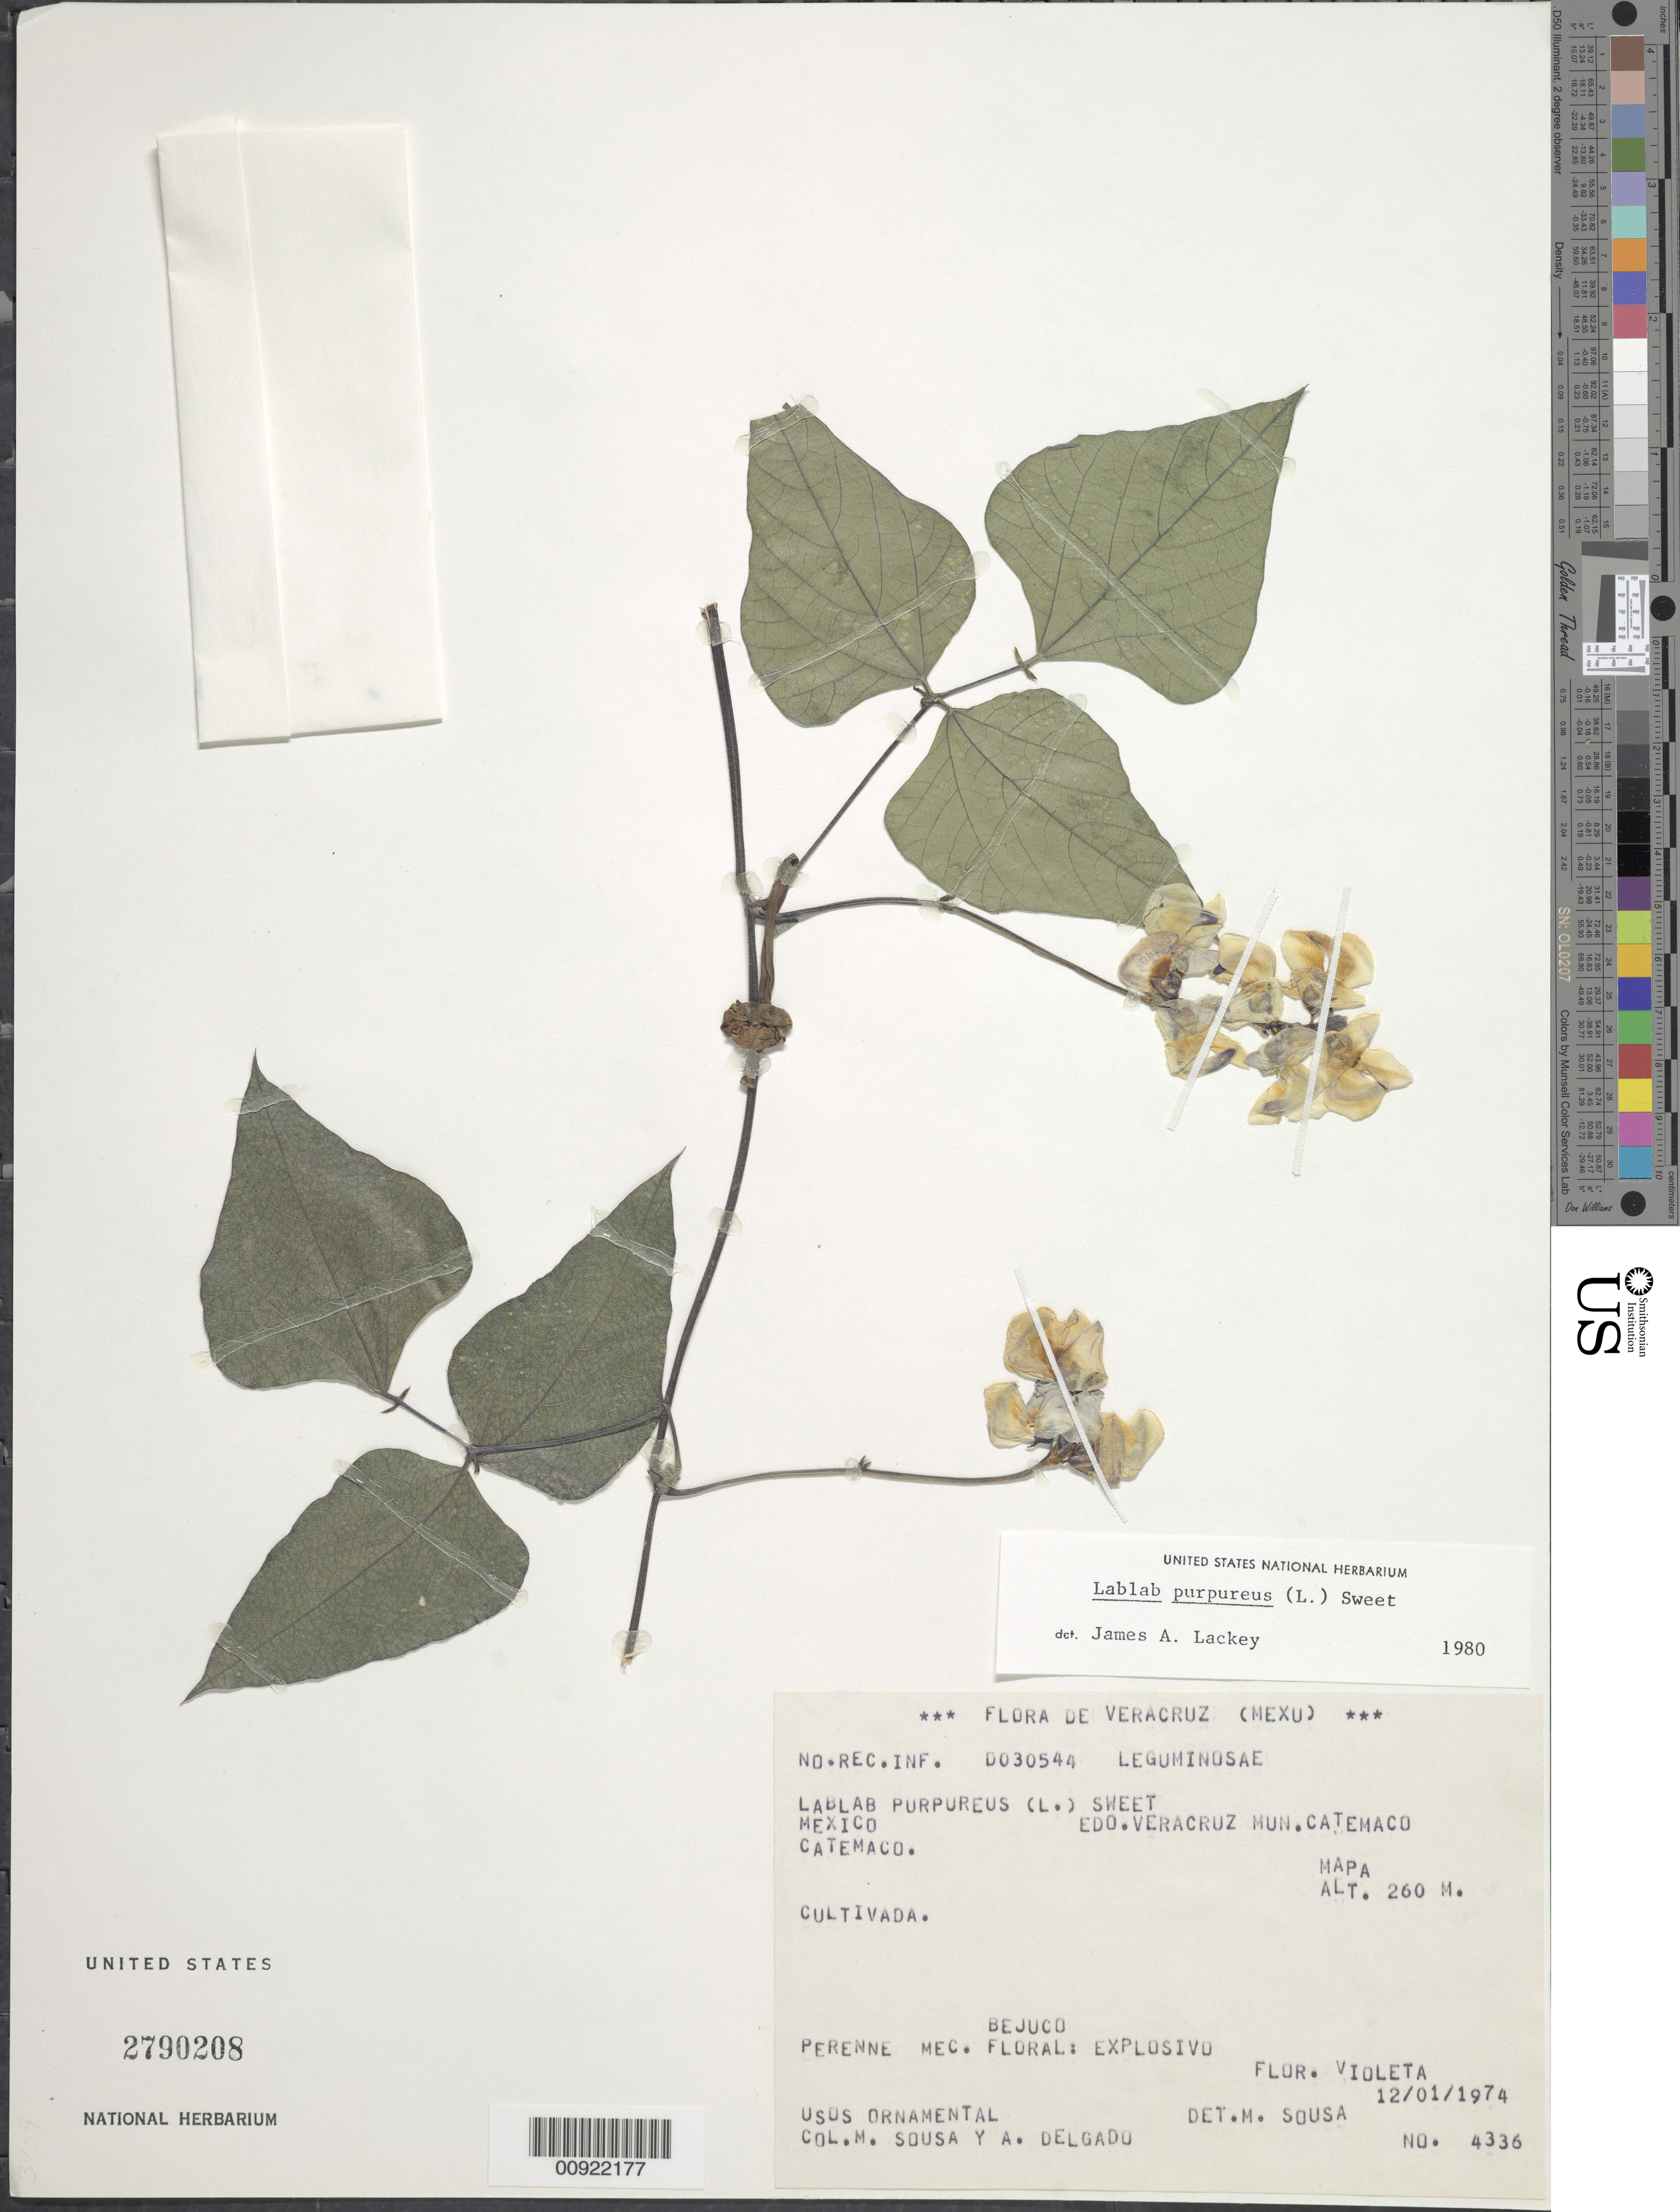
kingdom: Plantae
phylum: Tracheophyta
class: Magnoliopsida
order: Fabales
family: Fabaceae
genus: Lablab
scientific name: Lablab purpureus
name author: (L.) Sweet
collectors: M. Sousa S. & A. A. Delgado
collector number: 4336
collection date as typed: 12 Jan 1974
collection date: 1974-01-12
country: Mexico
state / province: Veracruz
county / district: Catemaco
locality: Edo. Veracruz: Mun. Catemaco: Catemaco.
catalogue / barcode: US 2790208